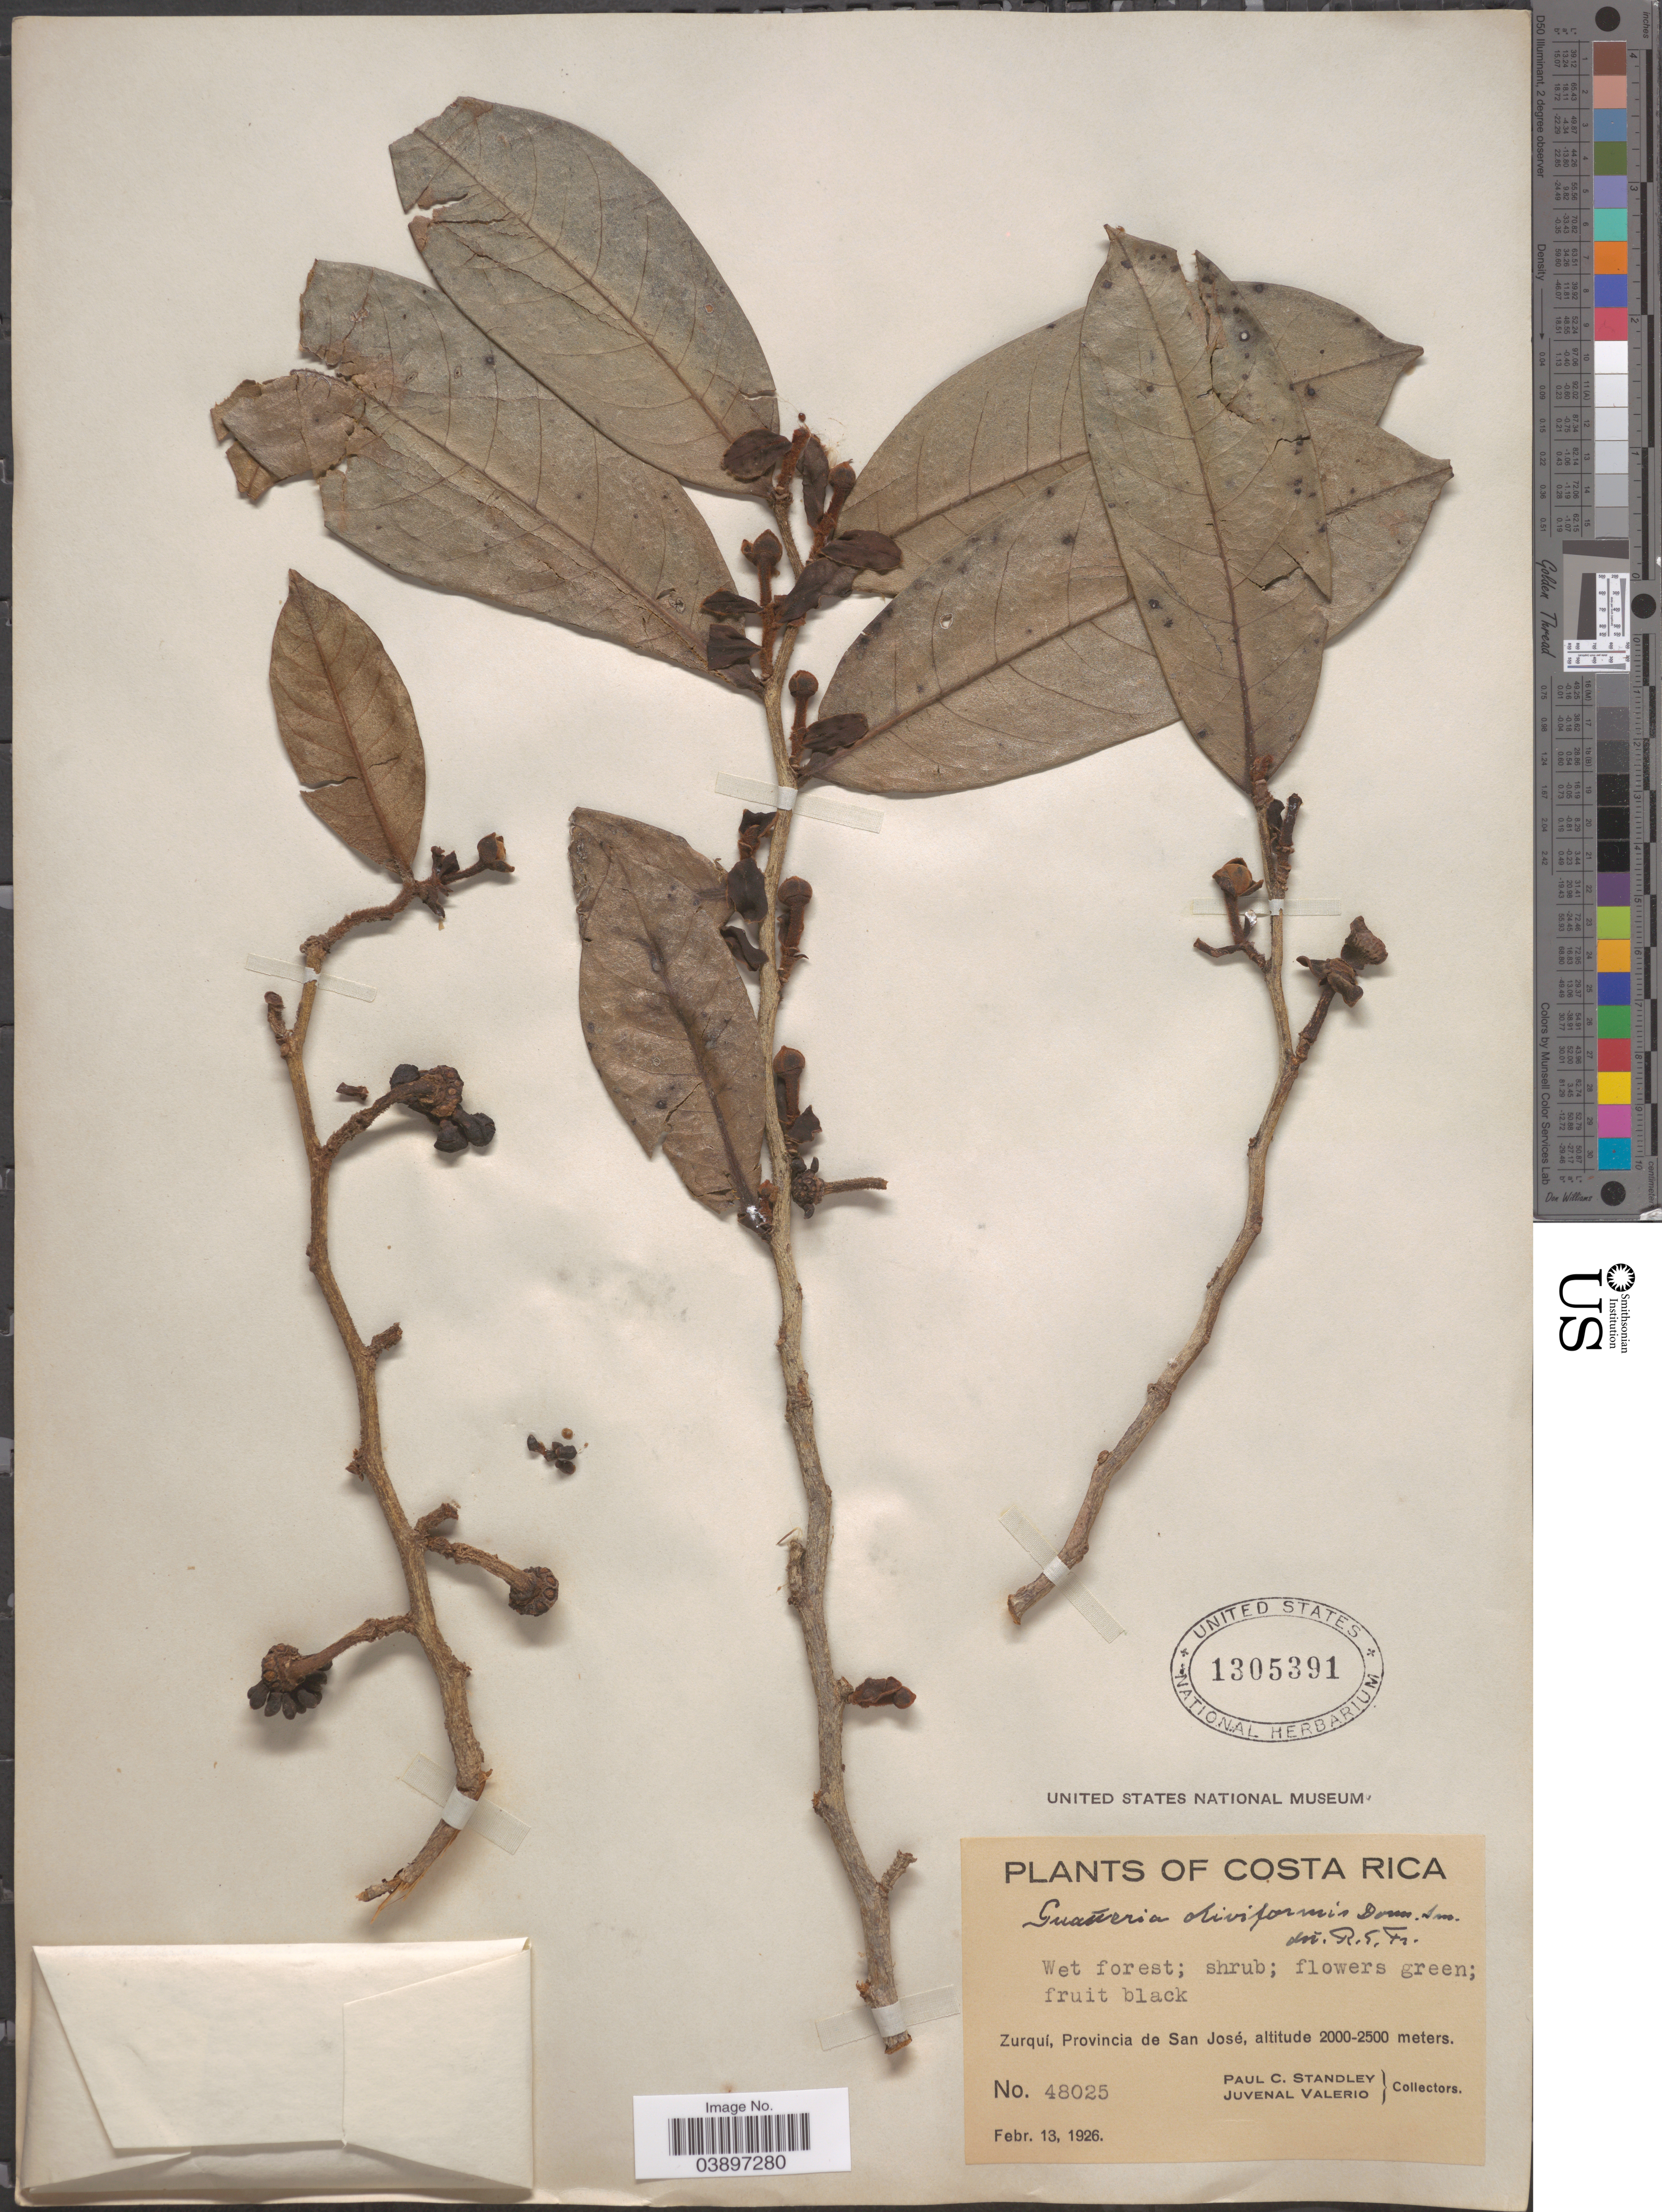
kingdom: Plantae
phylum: Tracheophyta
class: Magnoliopsida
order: Magnoliales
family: Annonaceae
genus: Guatteria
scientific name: Guatteria oliviformis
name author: Donn. Sm.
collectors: P. C. Standley & J. Valerio R.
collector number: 48025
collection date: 1926-02-13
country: Costa Rica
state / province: San José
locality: Zurquí.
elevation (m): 2000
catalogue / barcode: US 1305391